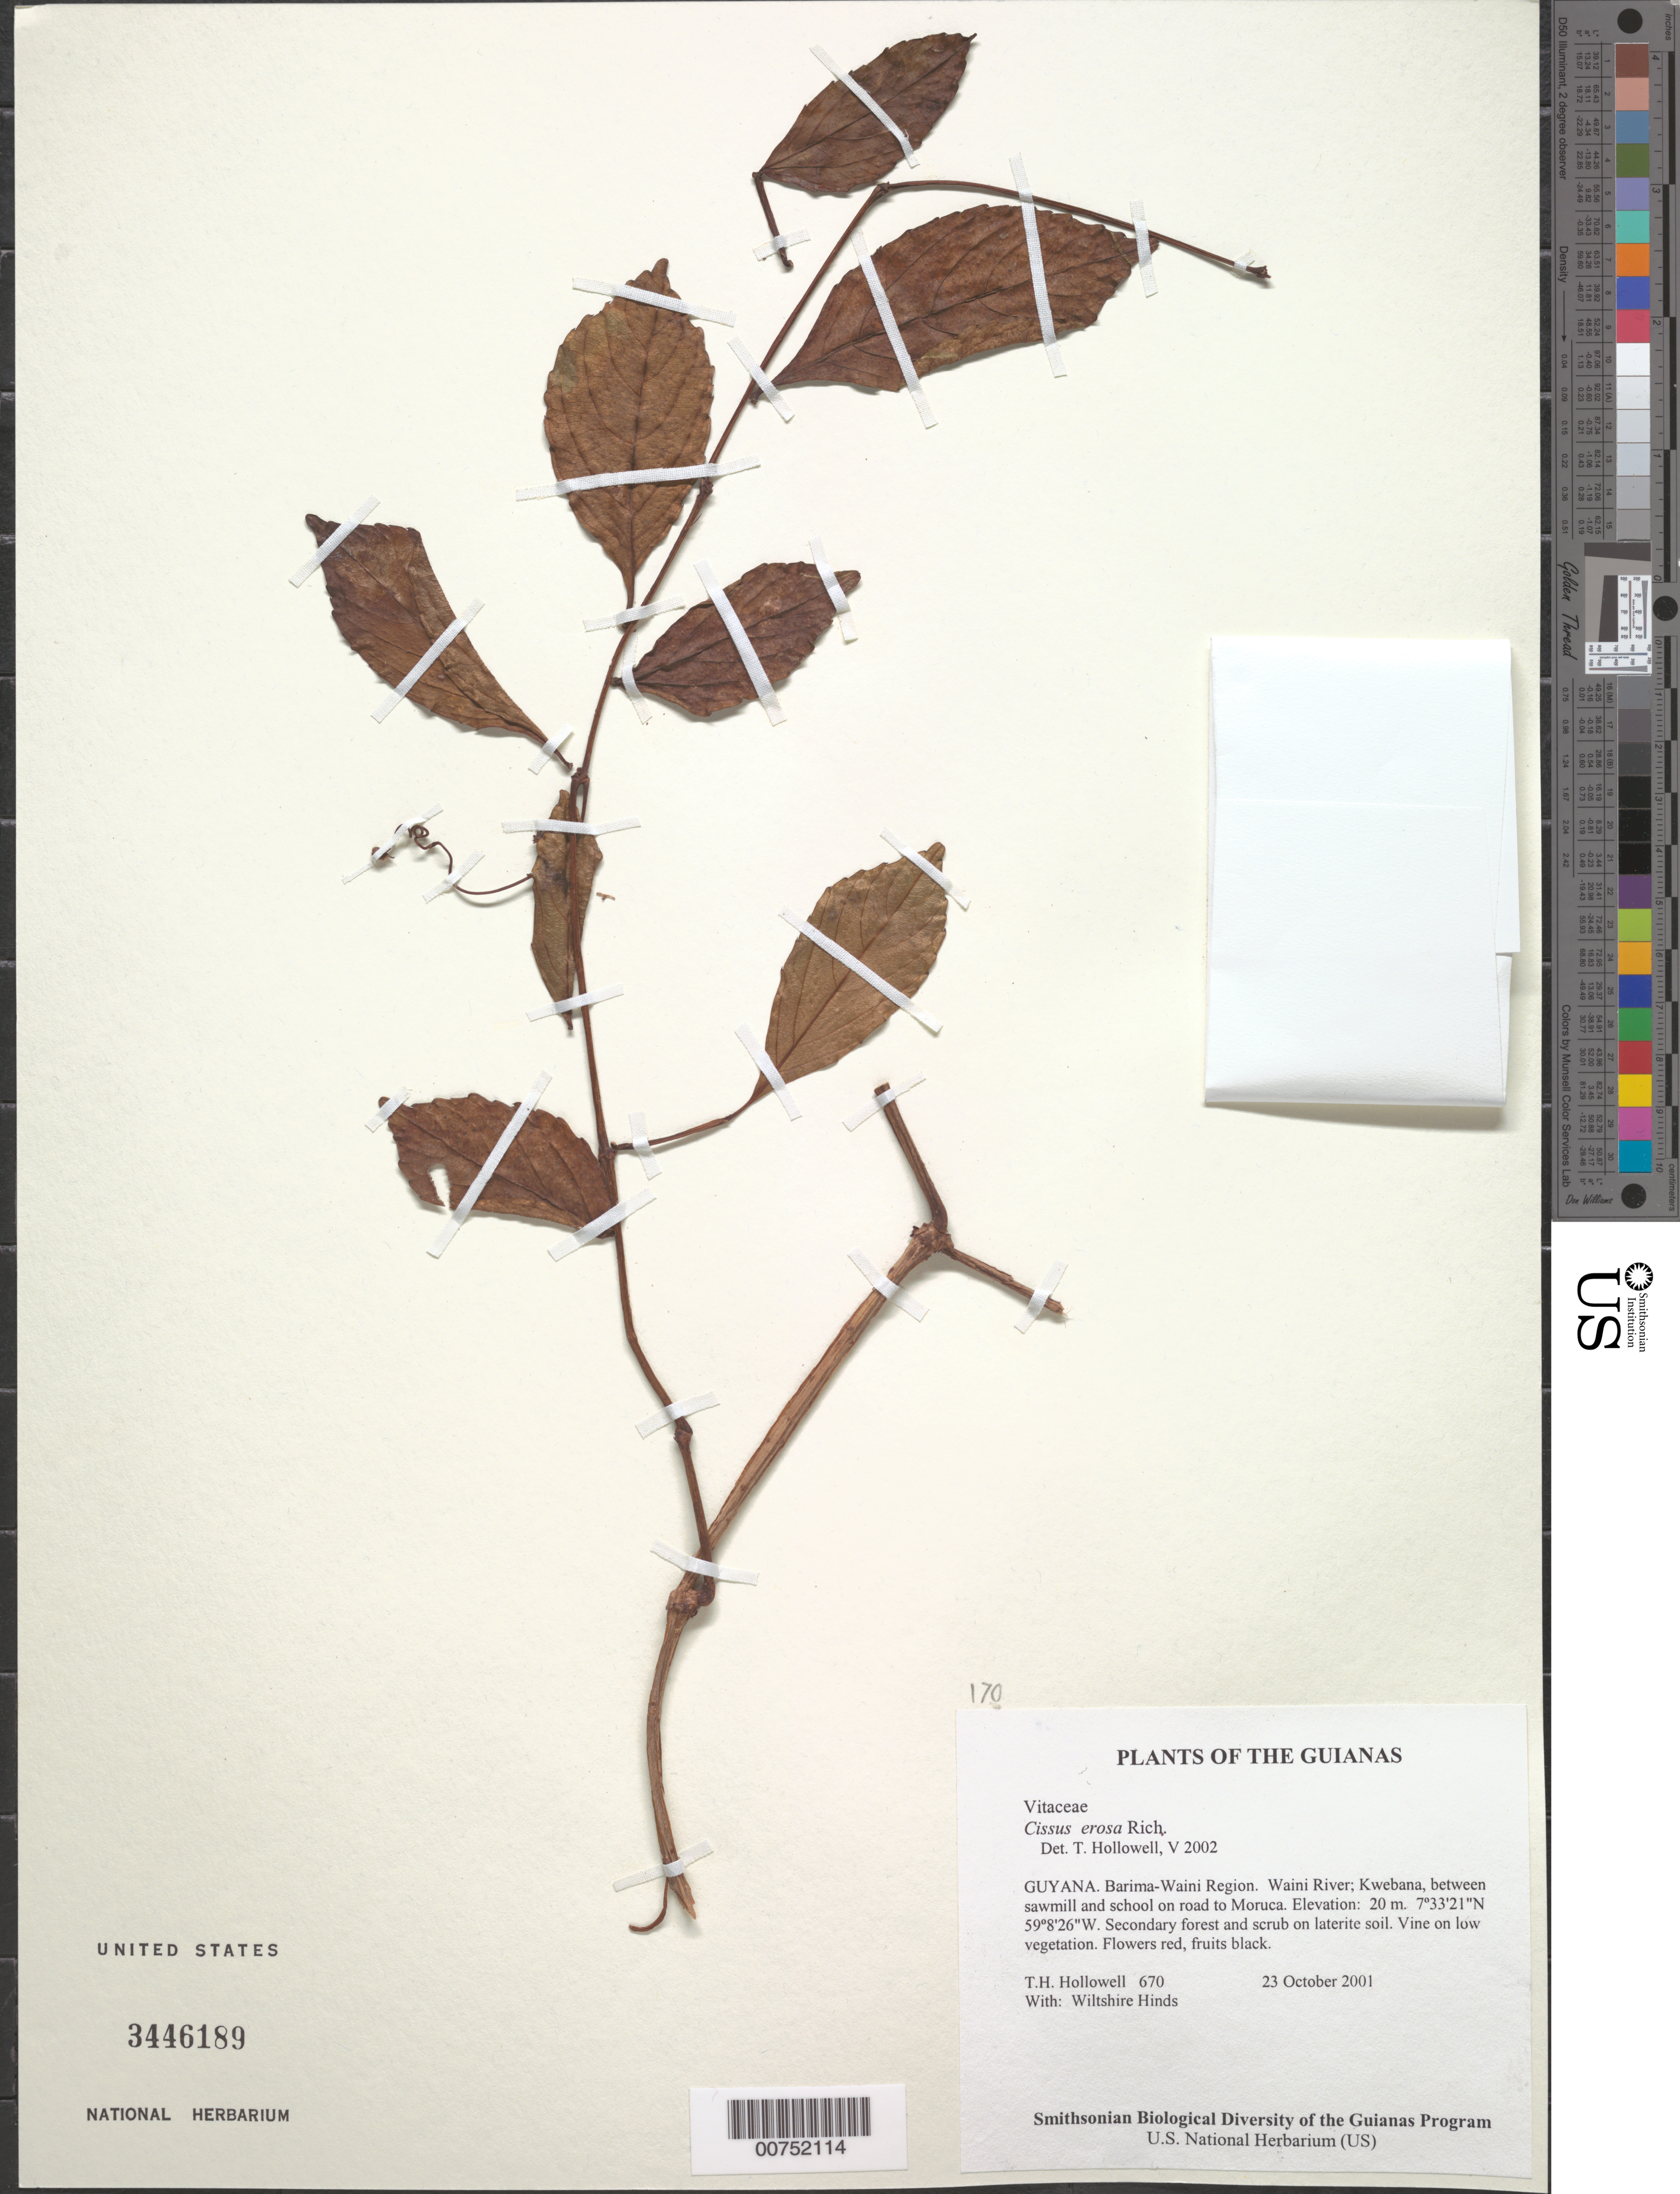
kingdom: Plantae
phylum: Tracheophyta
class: Magnoliopsida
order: Vitales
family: Vitaceae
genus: Cissus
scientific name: Cissus erosa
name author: Rich.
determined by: Hollowell, T. H., (BOT), Smithsonian Institution - National Museum of Natural History (UNITED STATES)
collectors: T. Hollowell & W. Hinds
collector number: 670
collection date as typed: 23 October 2001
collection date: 2001-10-23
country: Guyana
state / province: Barima-Waini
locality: Waini River; Kwebana, between sawmill and school on road to Moruca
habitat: Secondary forest and scrub on laterite soil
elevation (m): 20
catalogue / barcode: US 3446189